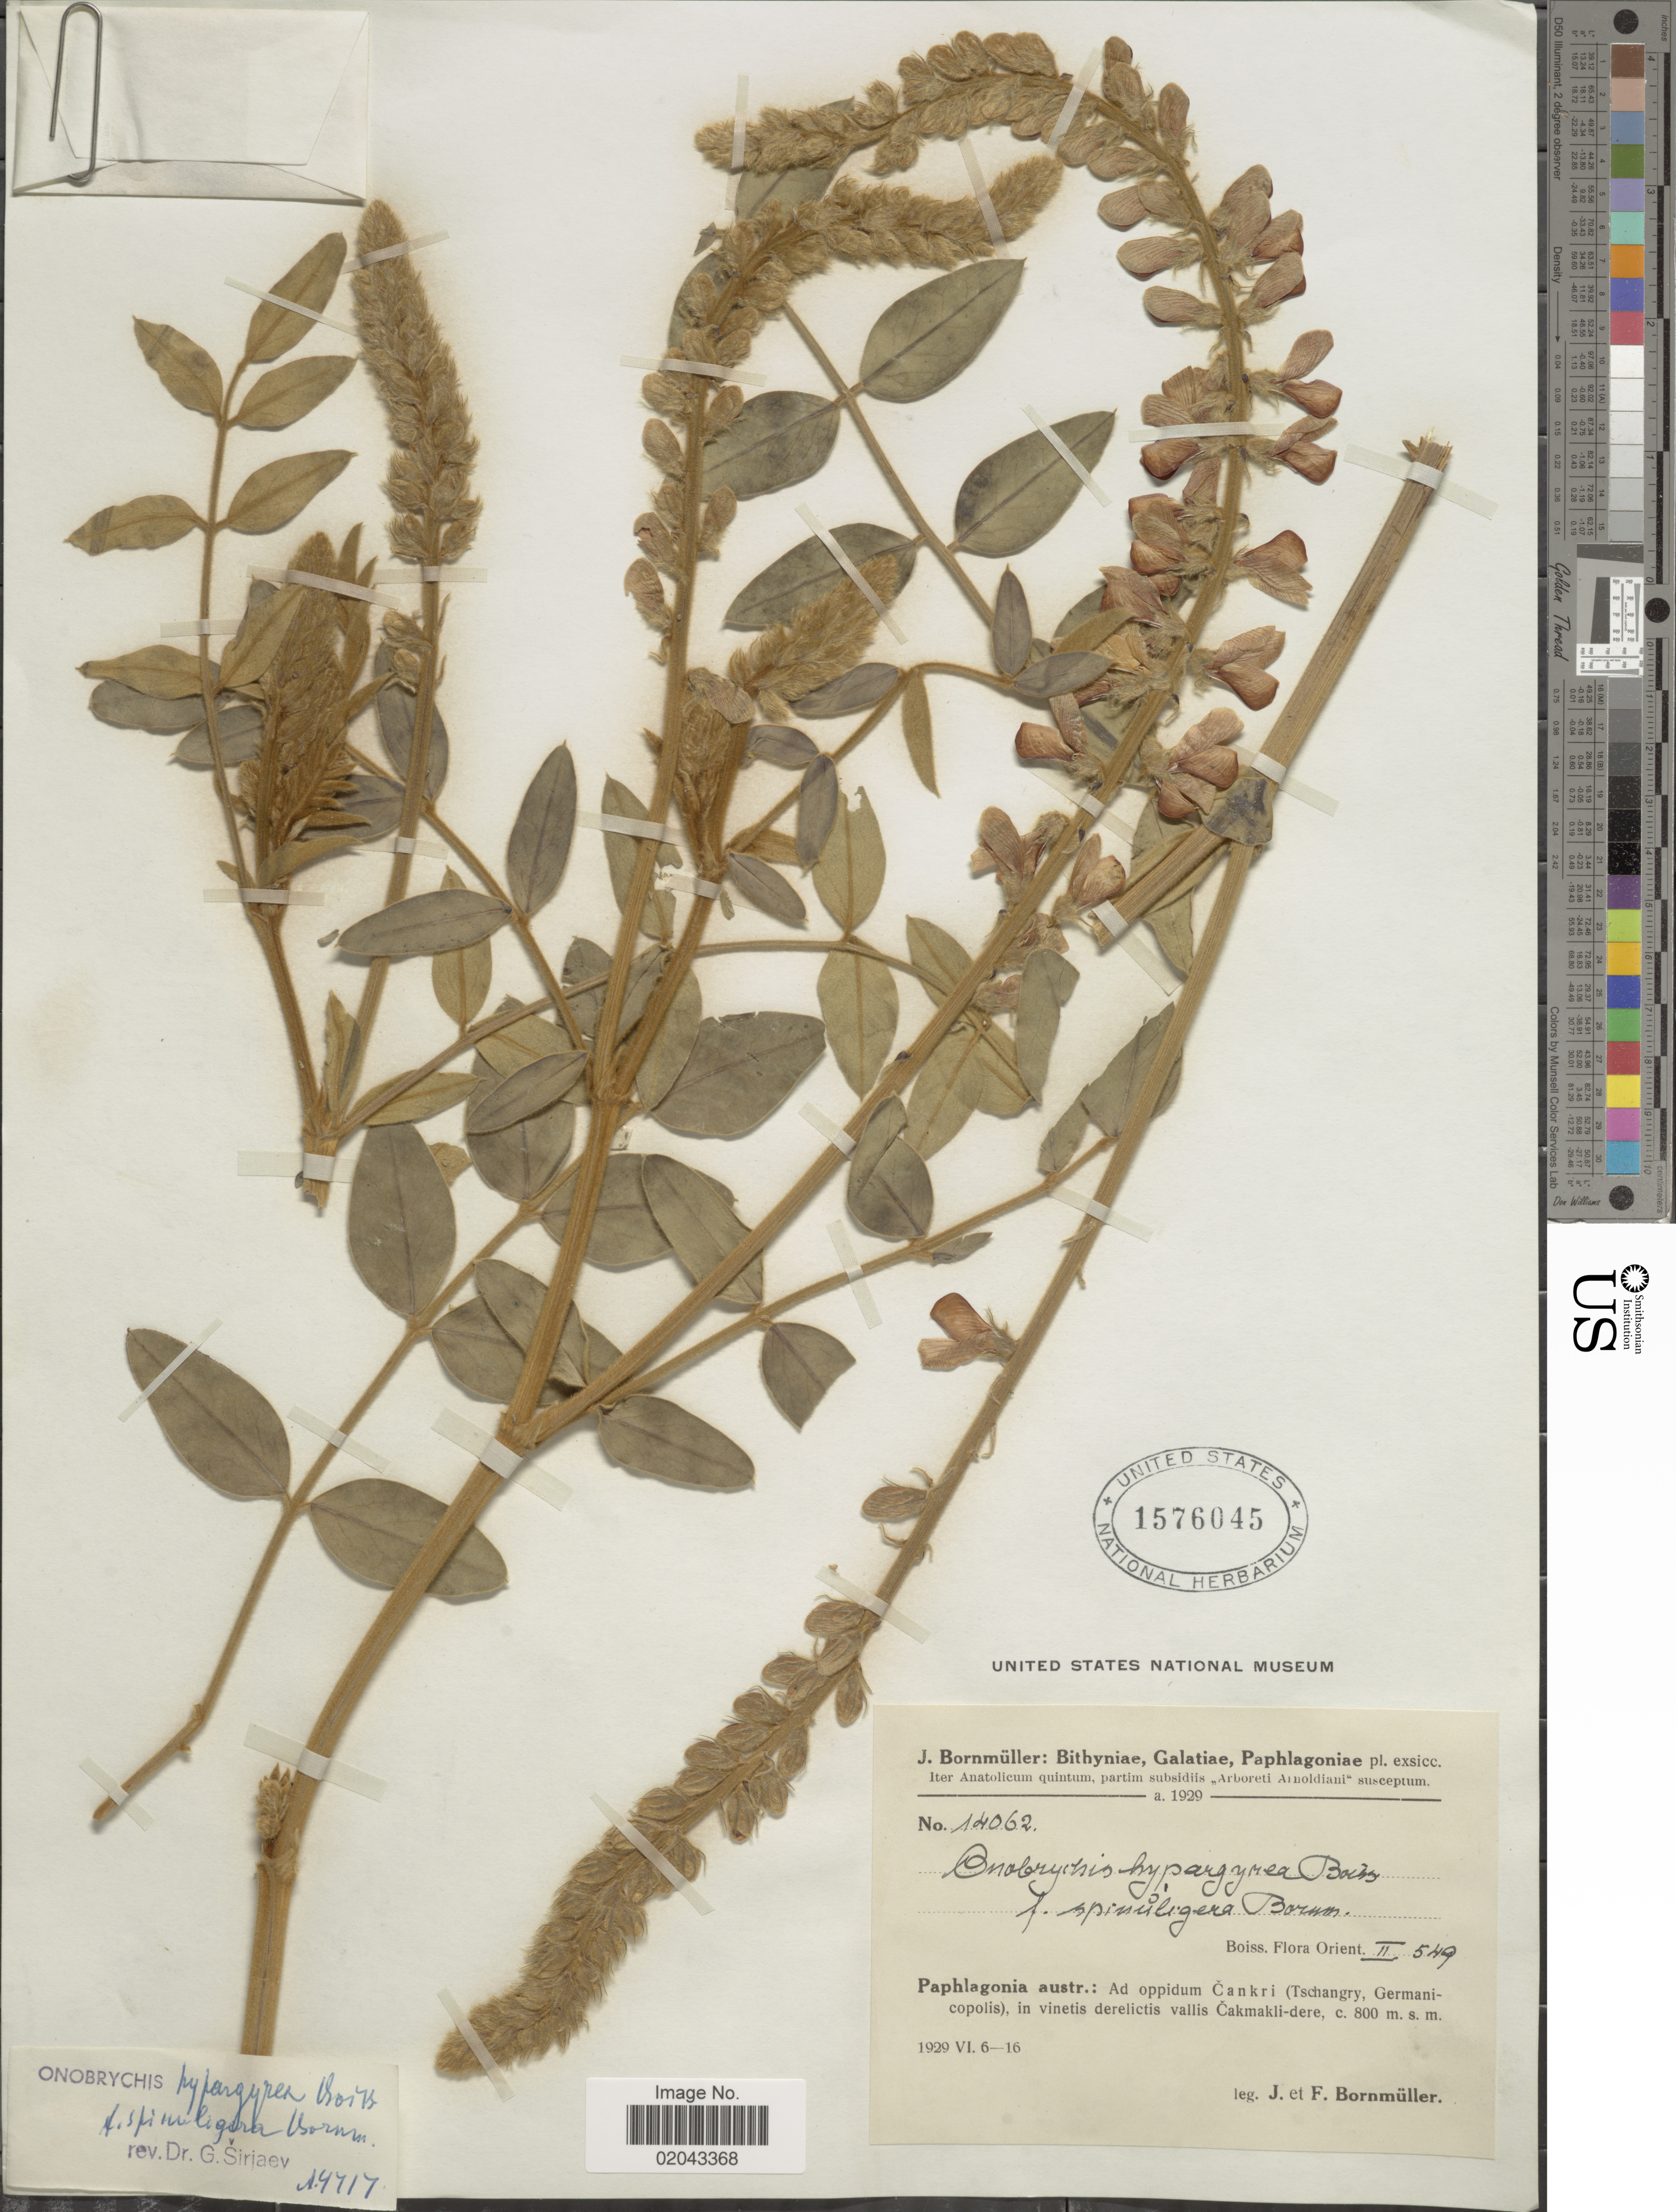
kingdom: Plantae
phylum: Tracheophyta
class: Magnoliopsida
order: Fabales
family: Fabaceae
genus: Onobrychis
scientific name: Onobrychis hypargyrea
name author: Boiss.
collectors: J. Bornmüller & F. Bornmüller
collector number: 14062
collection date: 1929-06-06/1929-06-16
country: Turkey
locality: Paphlagoni austr: Ad oppodum Cankri (Tschangry, Germanocopolis) in vinetis derelictis vallis Cakmakli-dere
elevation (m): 800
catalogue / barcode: US 1576045